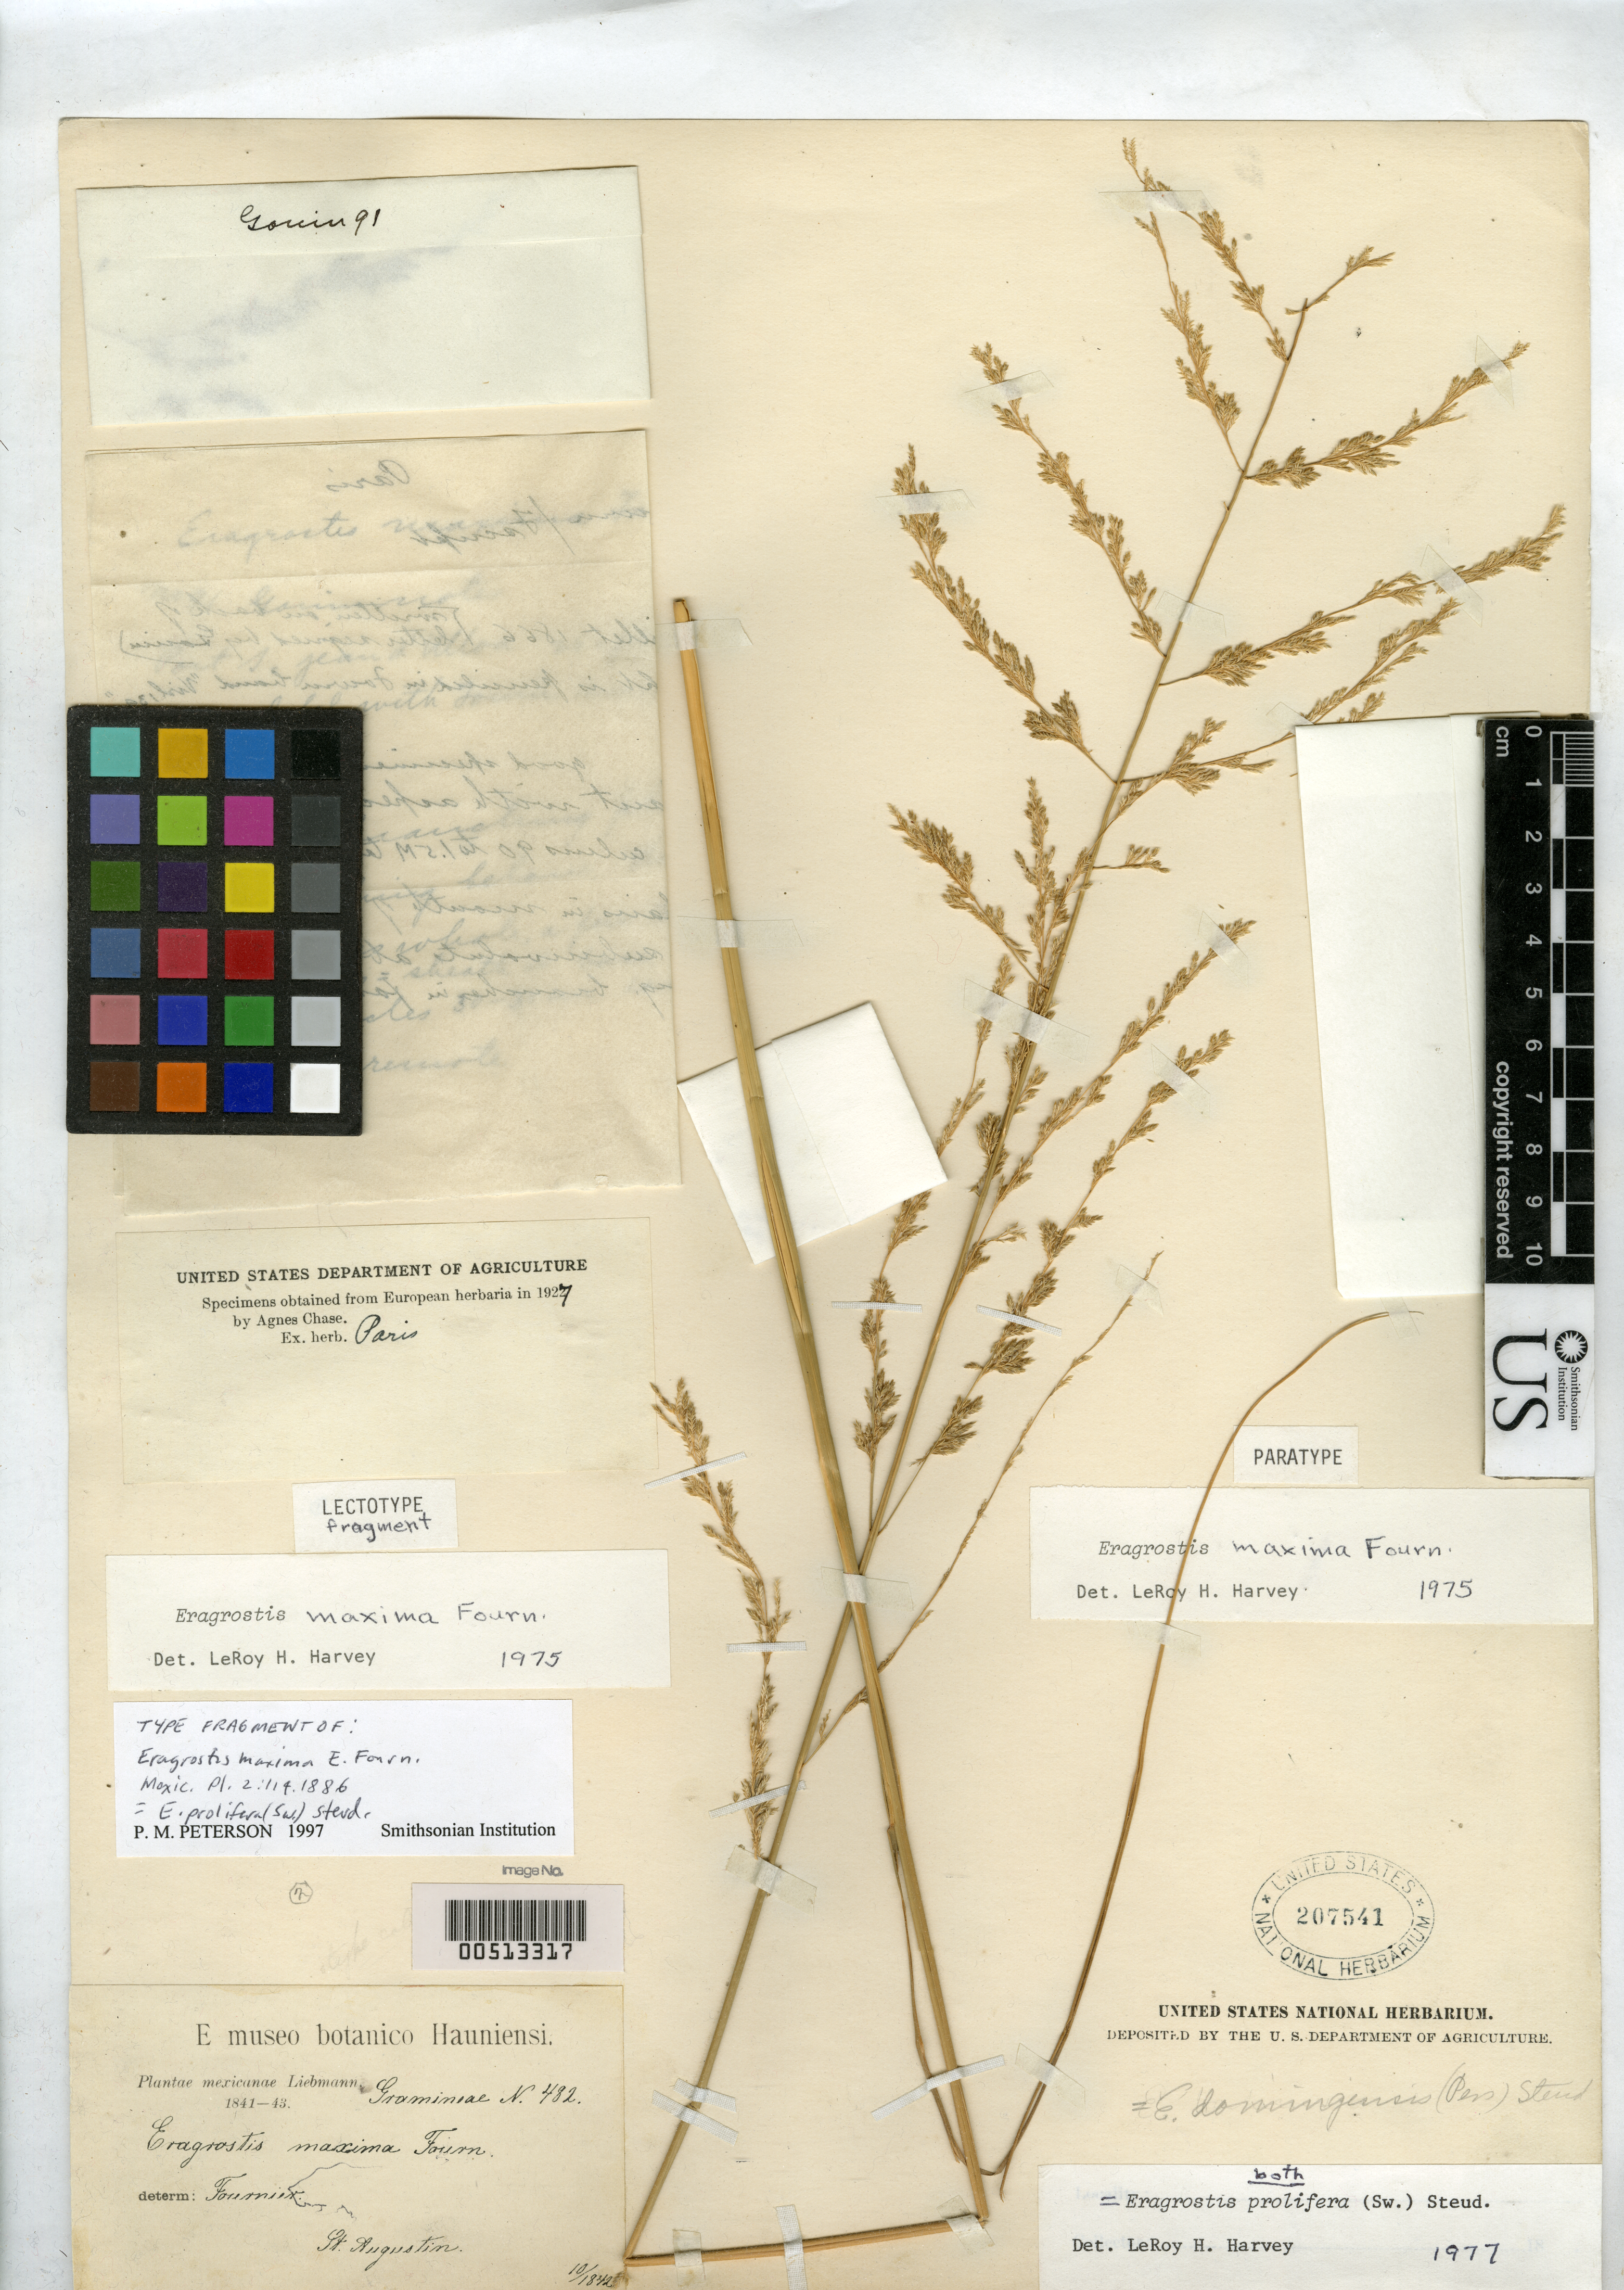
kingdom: Plantae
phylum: Tracheophyta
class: Liliopsida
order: Poales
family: Poaceae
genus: Eragrostis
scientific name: Eragrostis maxima E. Fourn., nom. illeg.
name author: E. Fourn. in Hemsl.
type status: Syntype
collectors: F. M. Liebmann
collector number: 482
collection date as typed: Oct 1842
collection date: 1842-10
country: Mexico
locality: St. Augustin.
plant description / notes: Fragmentary material of another syntype (Gouin 91) is attached to sheet.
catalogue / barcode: US 207541